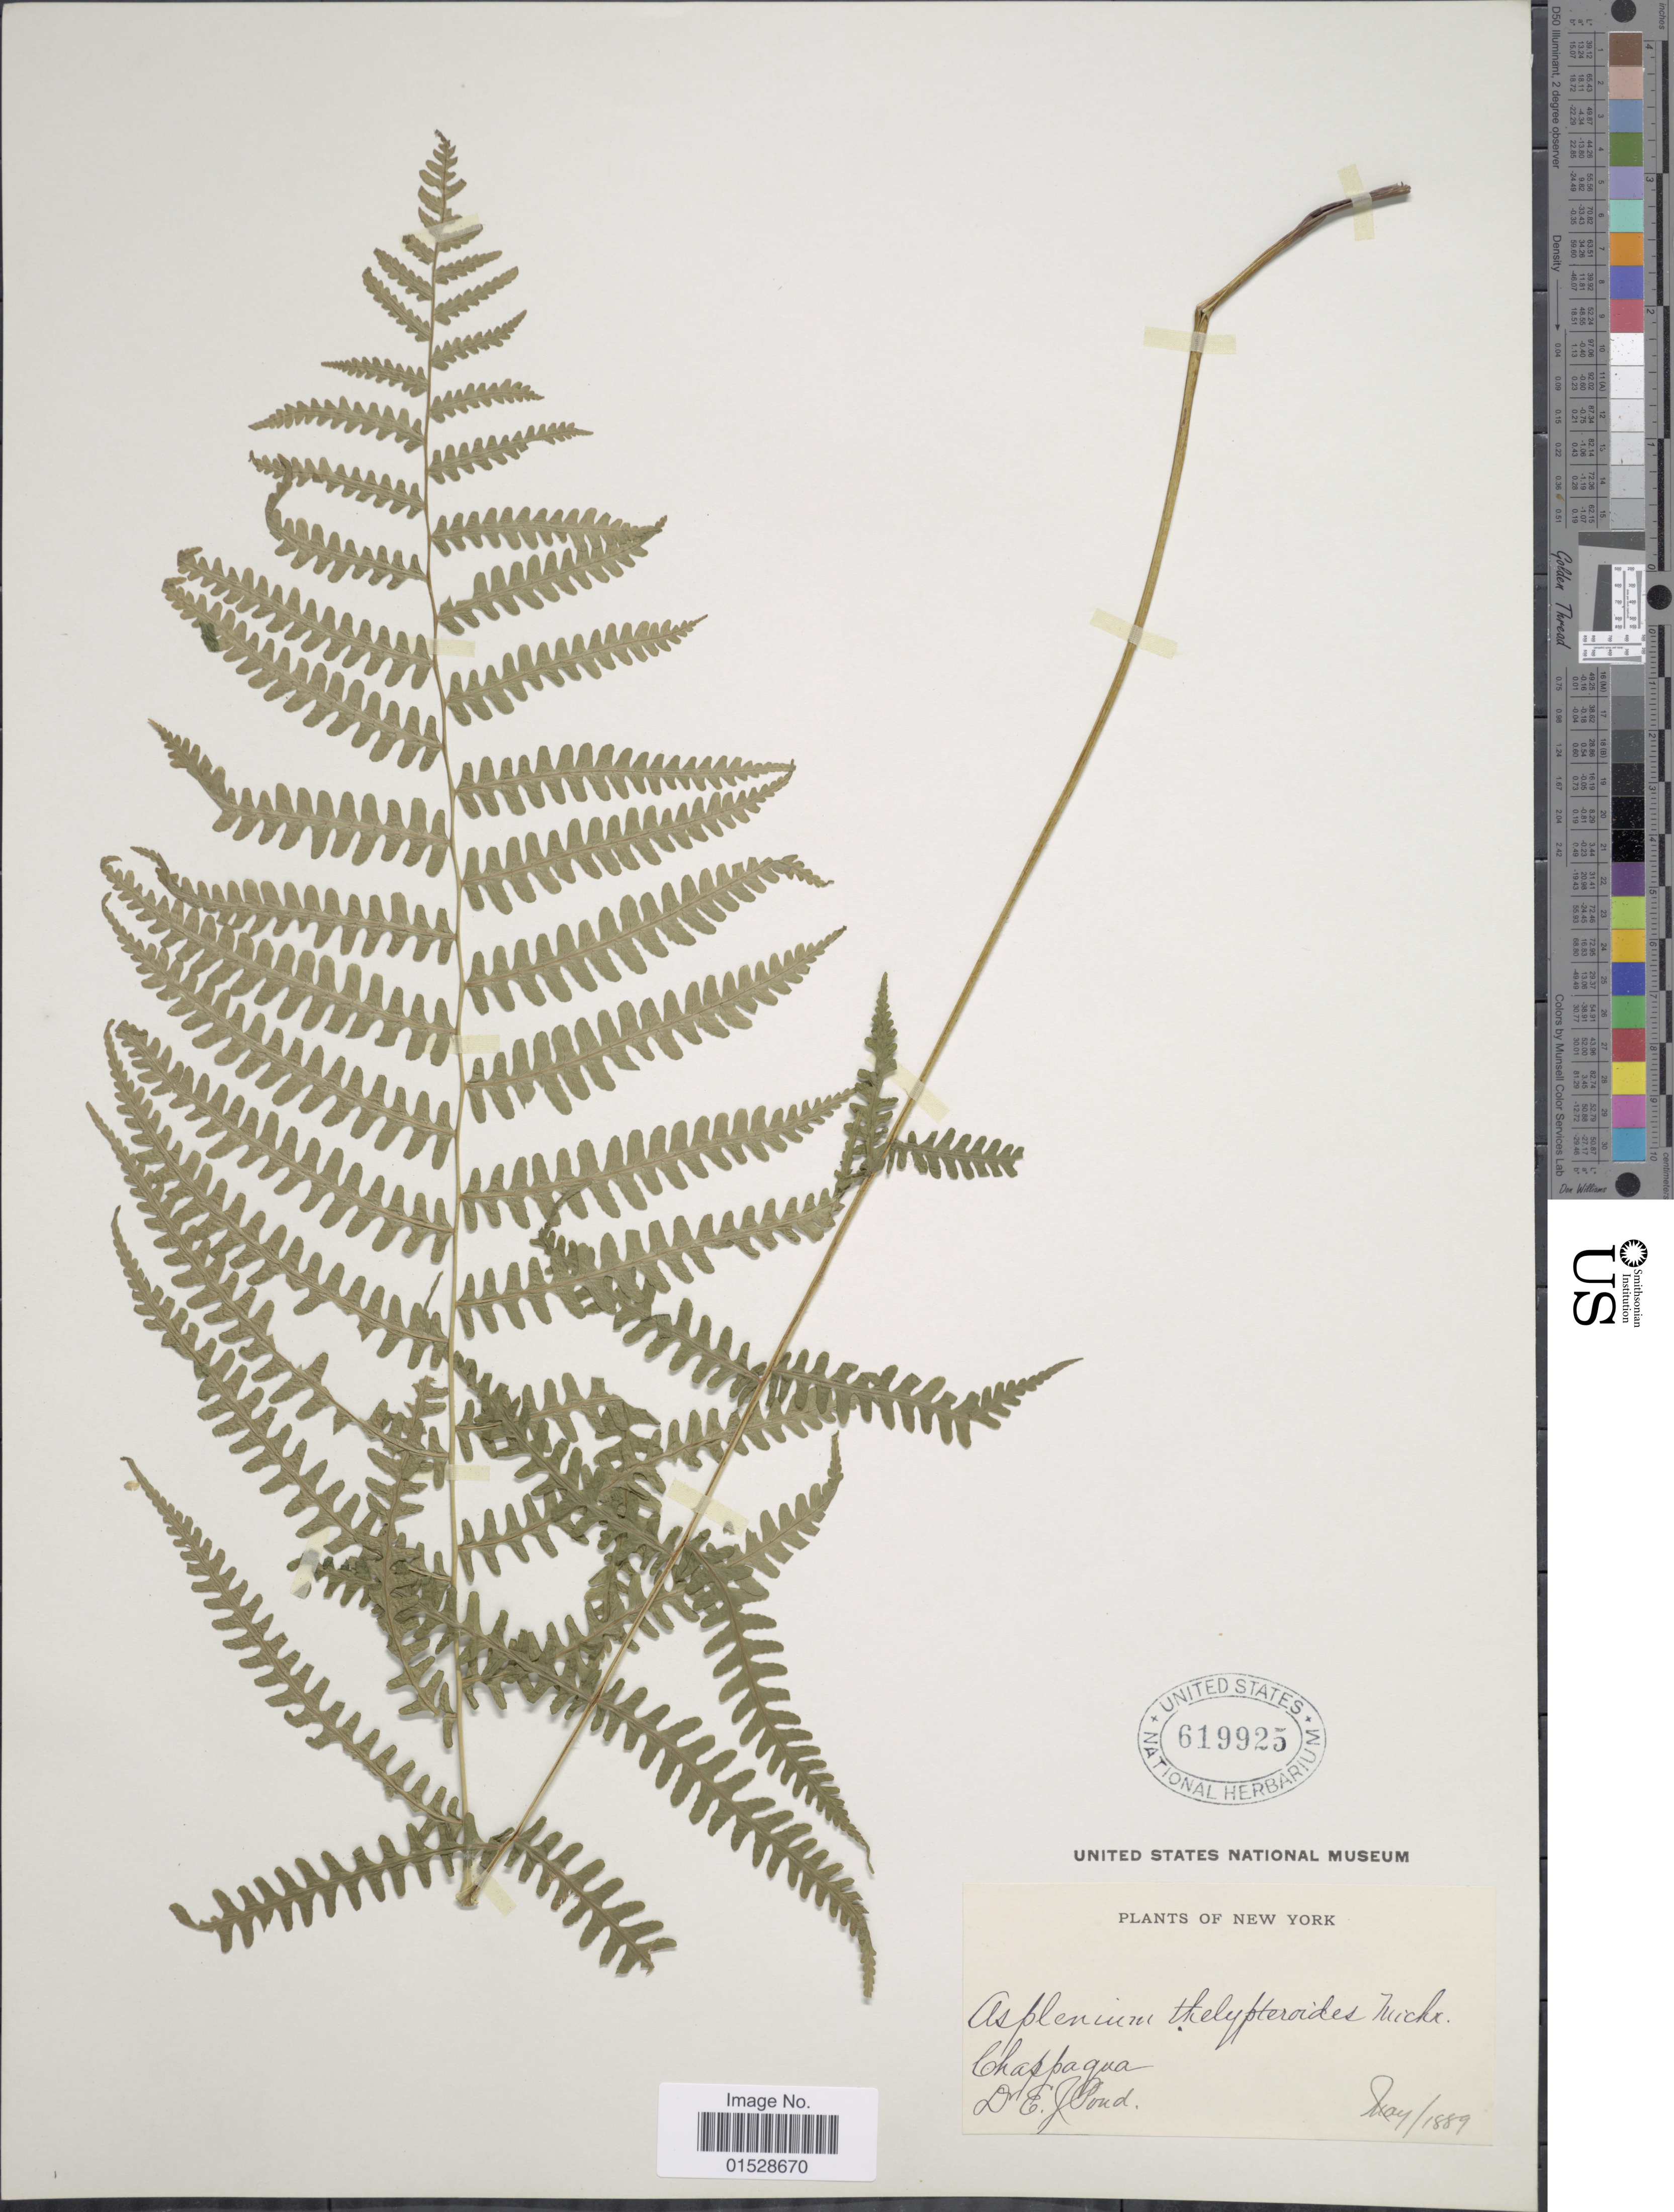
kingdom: Plantae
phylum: Tracheophyta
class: Polypodiopsida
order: Polypodiales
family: Athyriaceae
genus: Deparia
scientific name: Deparia acrostichoides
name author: (Sw.) M. Kato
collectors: E. Pond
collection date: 1889-05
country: United States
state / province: New York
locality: Chappaqua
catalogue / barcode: US 619925